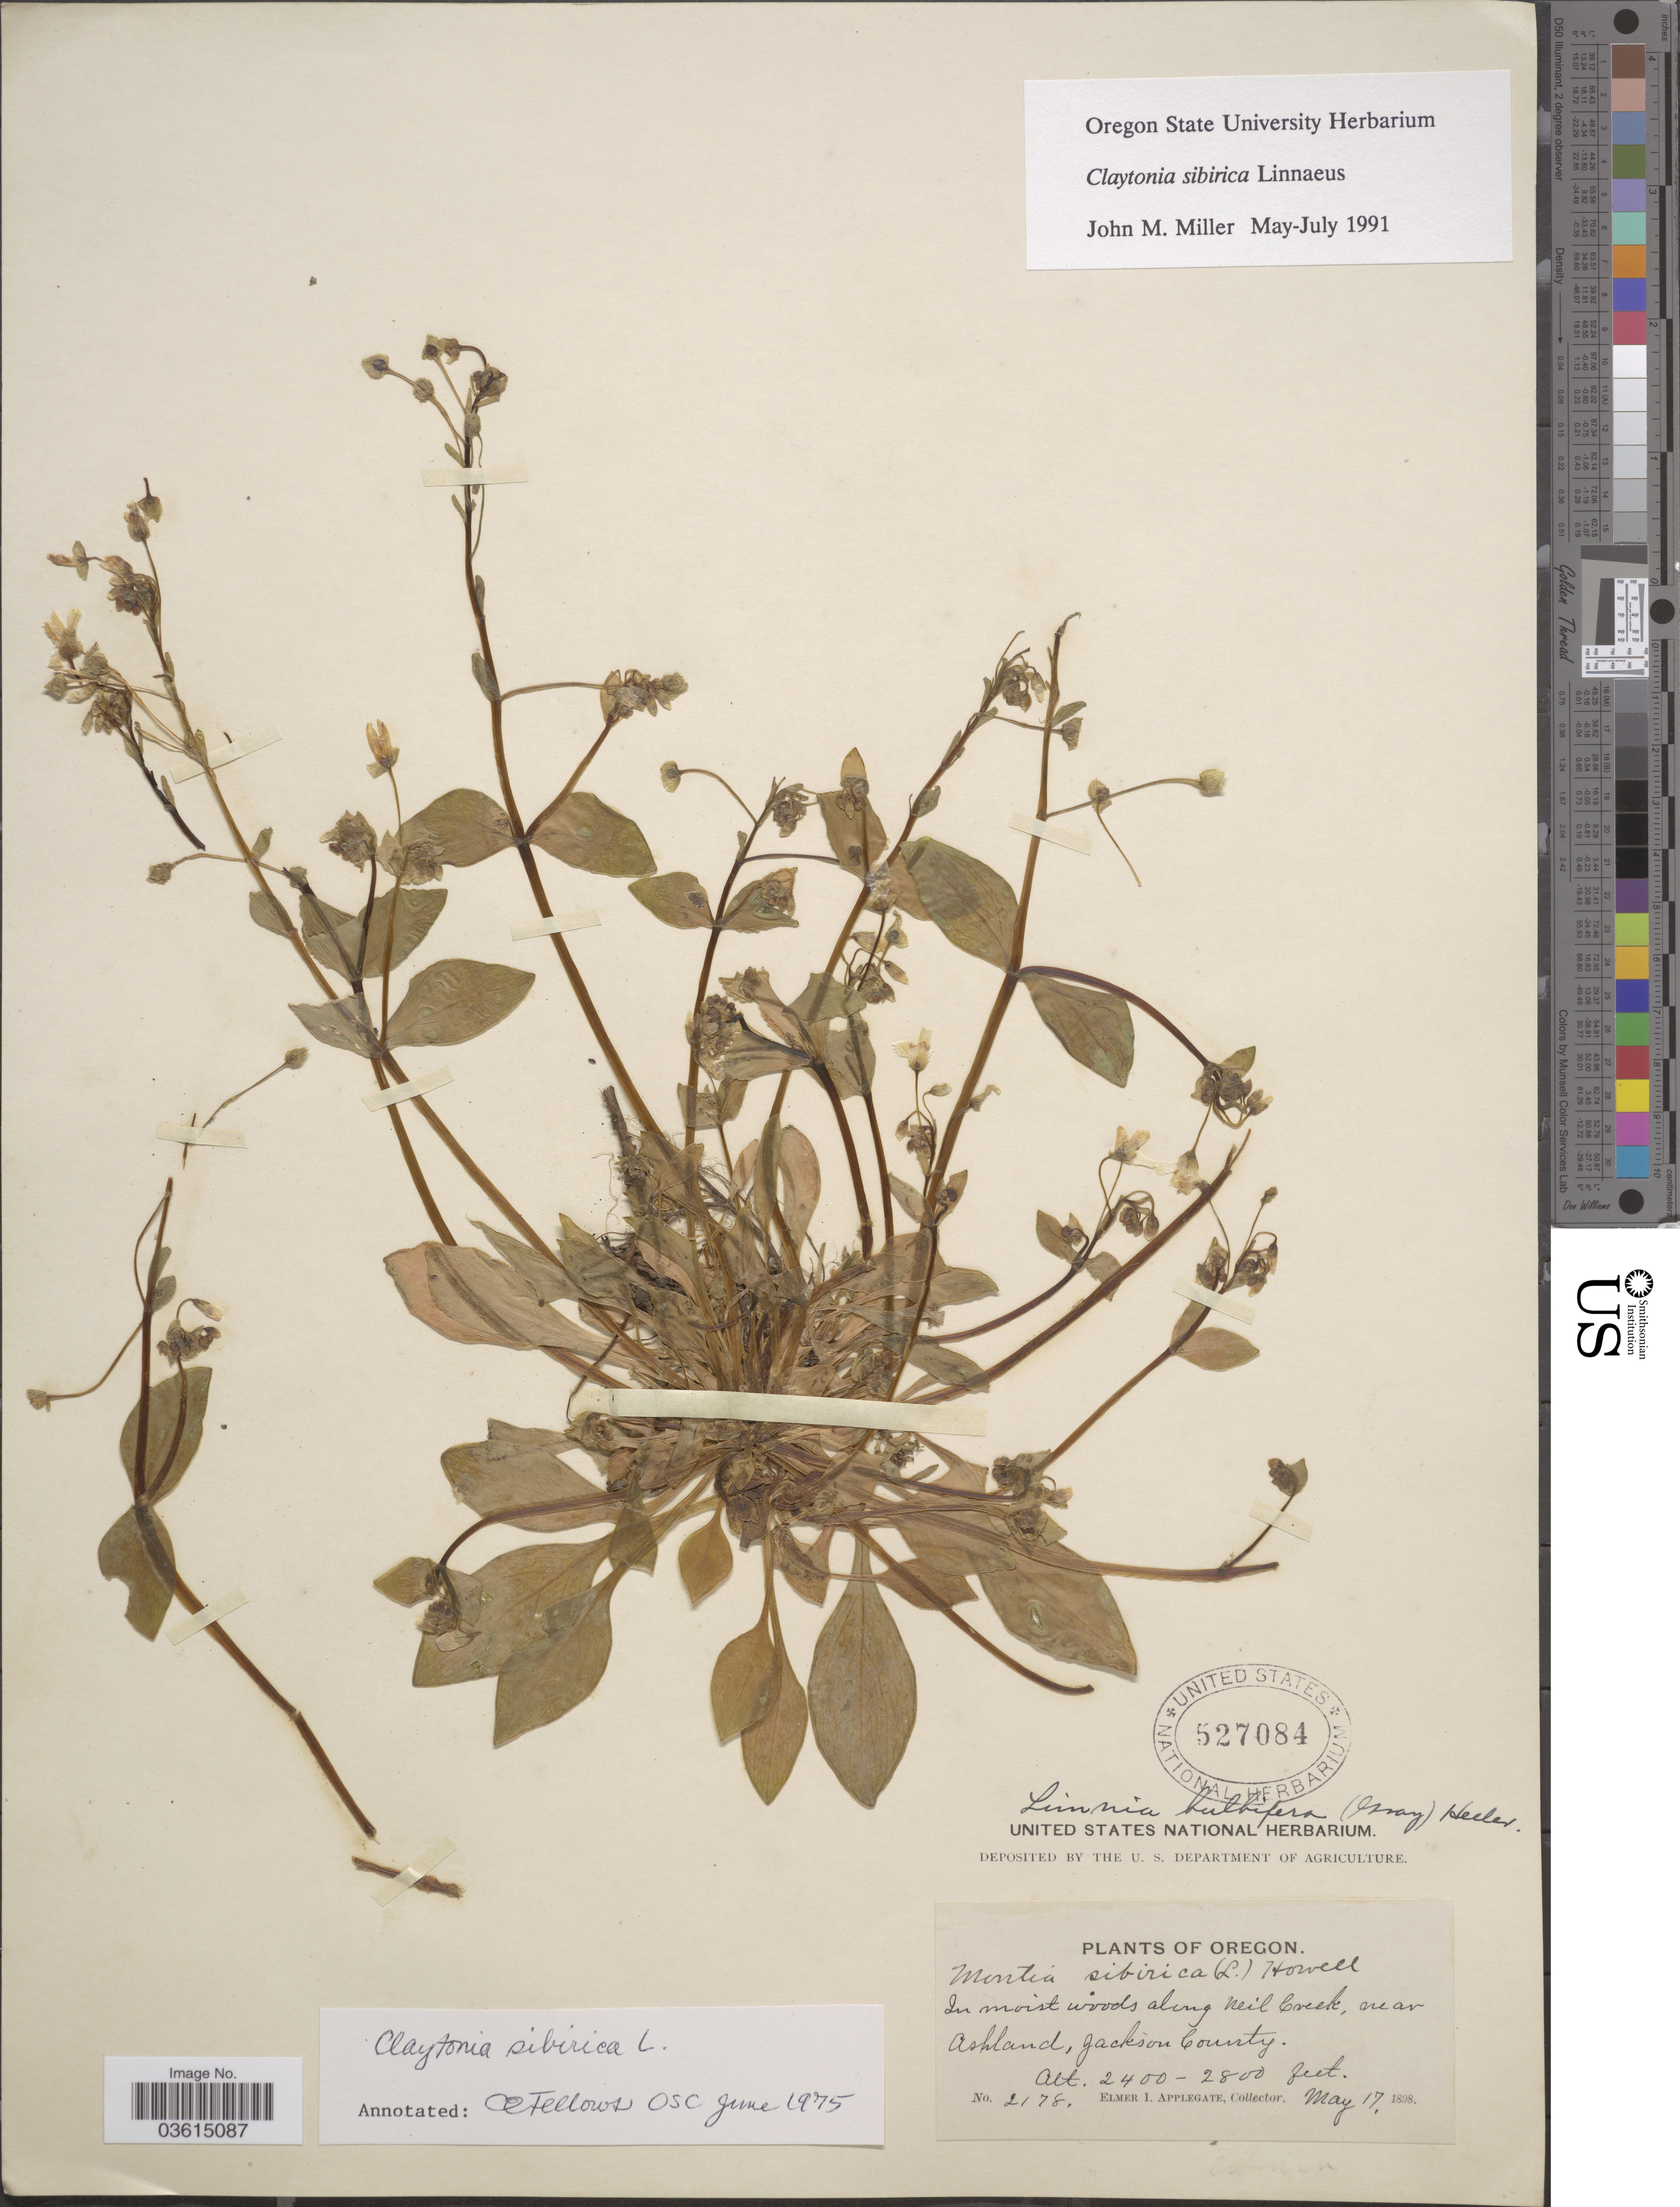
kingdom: Plantae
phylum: Tracheophyta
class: Magnoliopsida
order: Caryophyllales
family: Montiaceae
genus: Claytonia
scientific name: Claytonia sibirica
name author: L.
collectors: E. I. Applegate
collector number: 2178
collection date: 1898-05-17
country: United States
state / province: Oregon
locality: Along Neil Creek, near Ashland, Jackson County.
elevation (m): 732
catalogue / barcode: US 527084